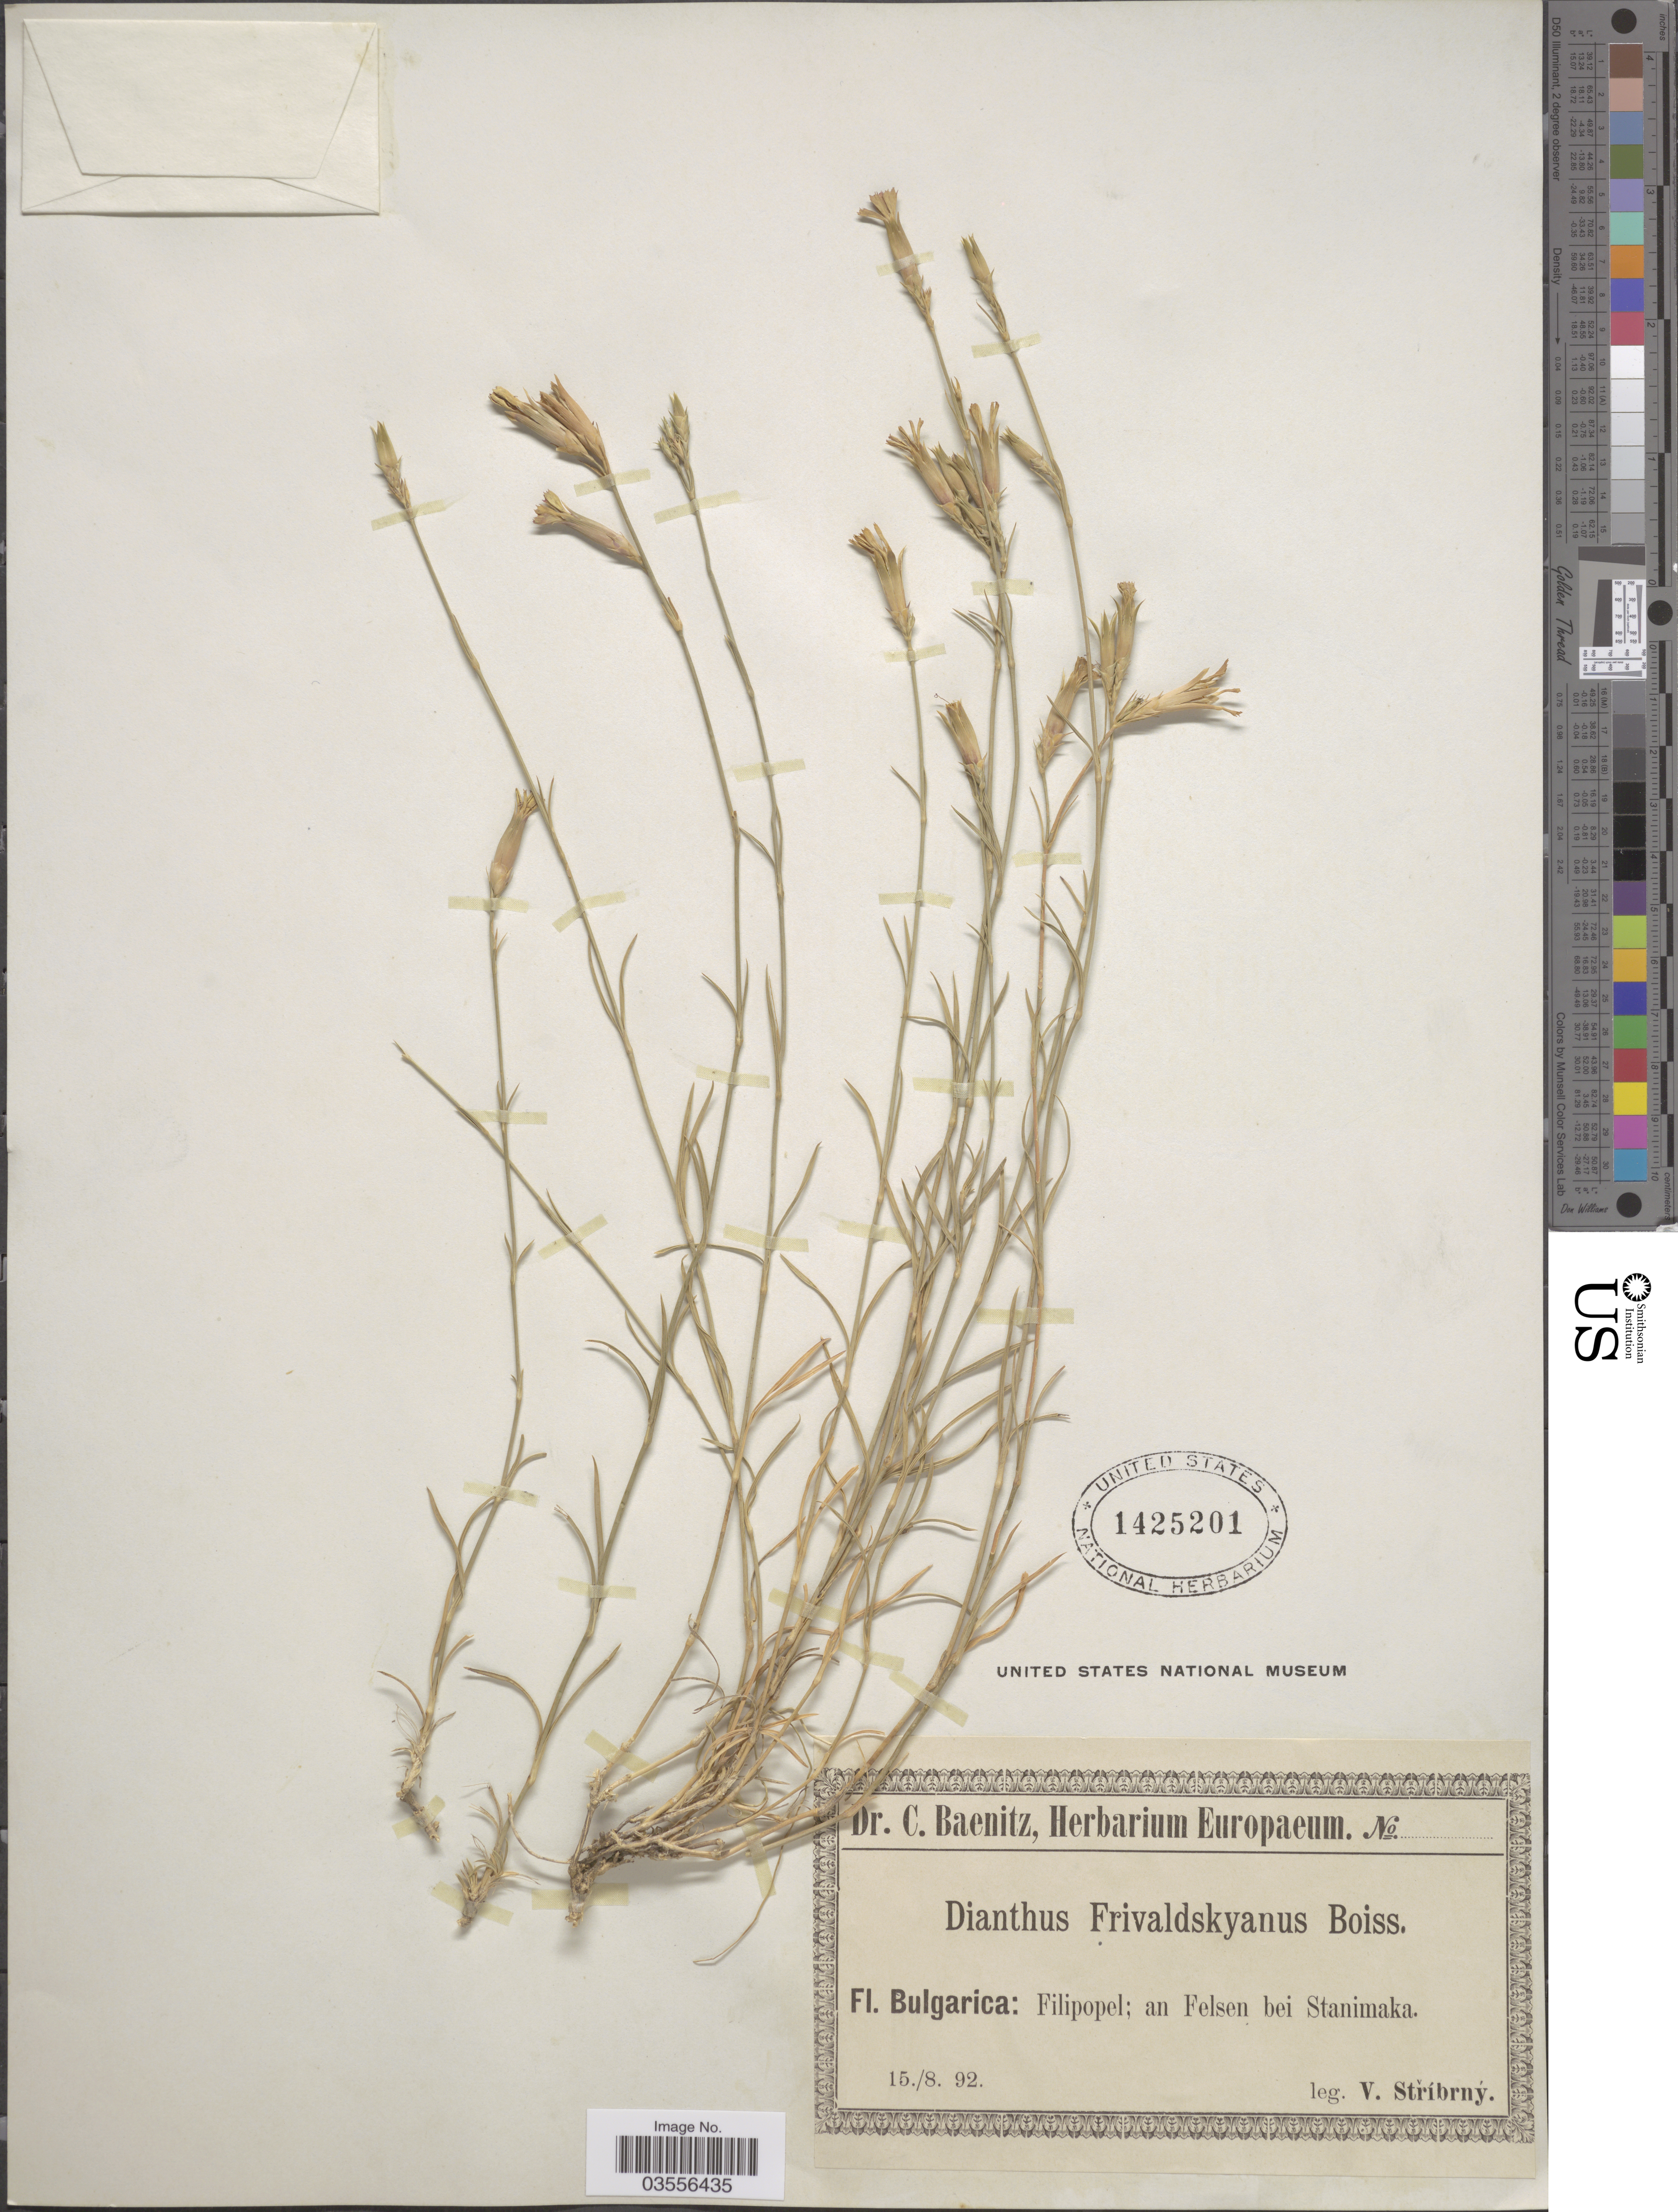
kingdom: Plantae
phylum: Tracheophyta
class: Magnoliopsida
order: Caryophyllales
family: Caryophyllaceae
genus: Dianthus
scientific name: Dianthus friwaldskyanus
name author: Boiss.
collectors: V. Stribrny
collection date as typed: Transcribed d/m/y: 15/8/92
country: Bulgaria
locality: Filipopel; an Felsen bei Stanimaka.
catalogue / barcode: US 1425201